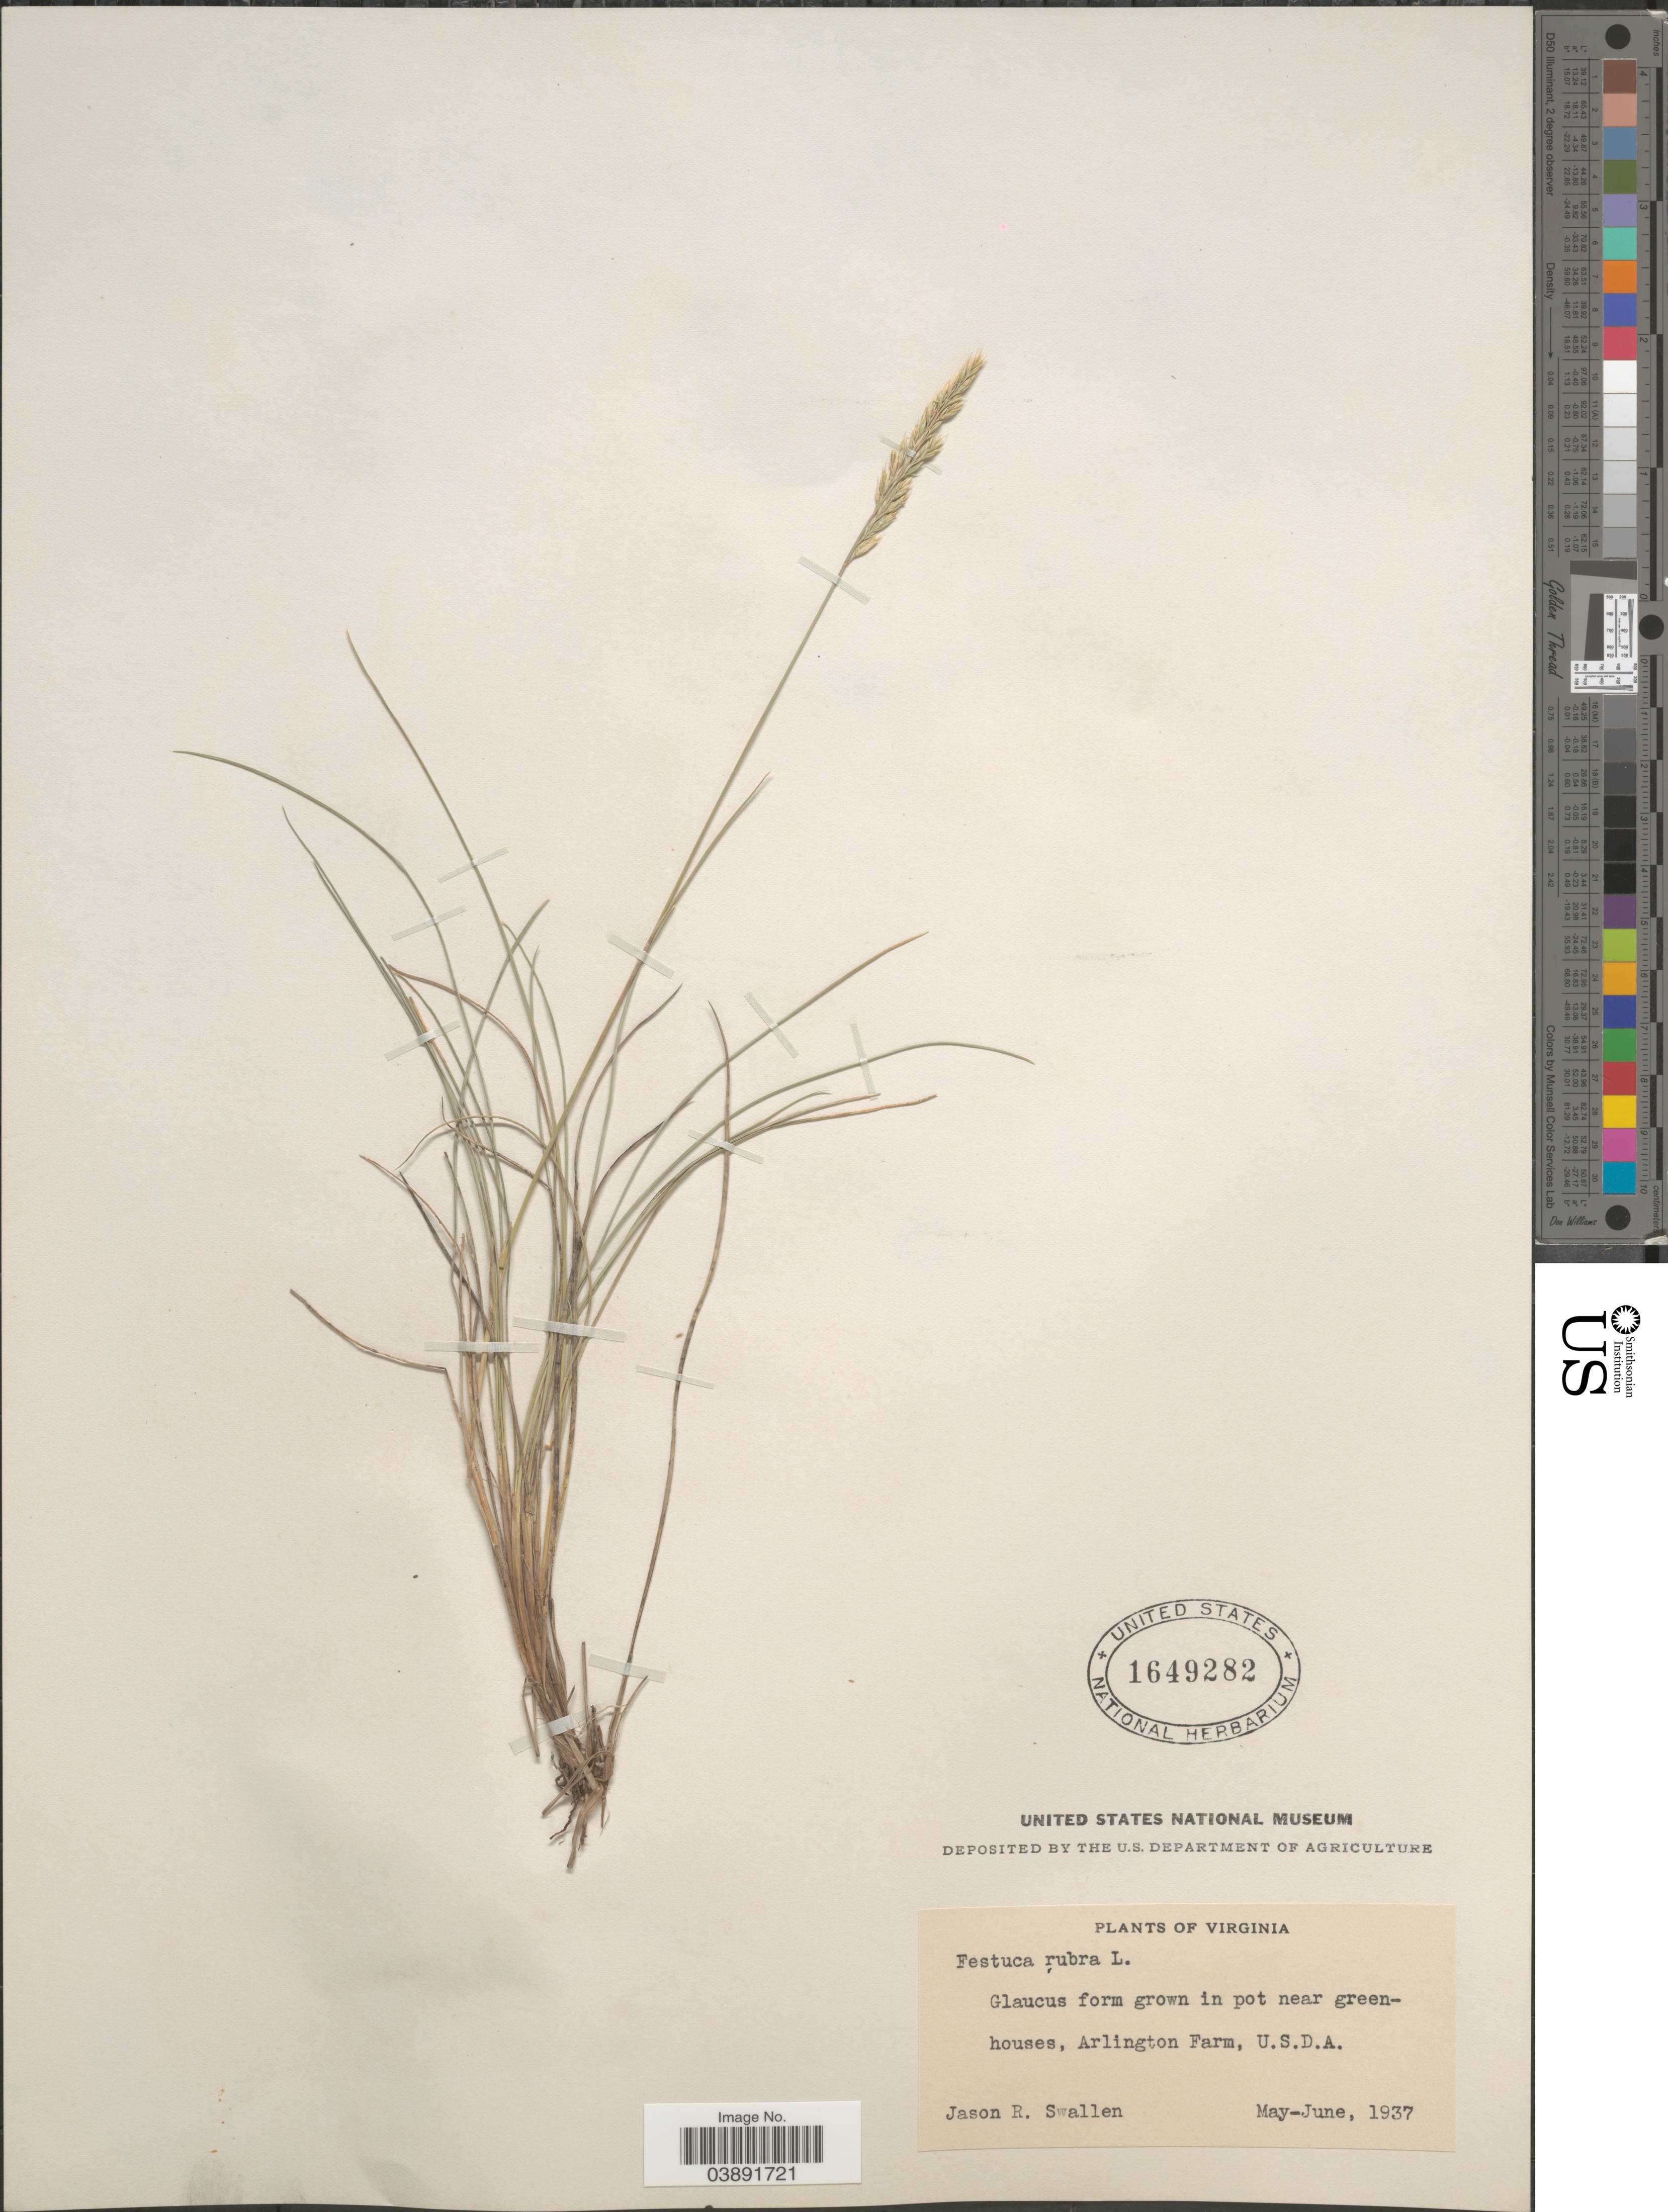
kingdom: Plantae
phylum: Tracheophyta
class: Liliopsida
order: Poales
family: Poaceae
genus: Festuca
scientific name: Festuca rubra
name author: L.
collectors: J. R. Swallen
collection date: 1937-05/1937-06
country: United States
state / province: Virginia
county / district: Arlington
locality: Near green-houses, Arlington Farm, U.S.D.A.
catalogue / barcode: US 1649282